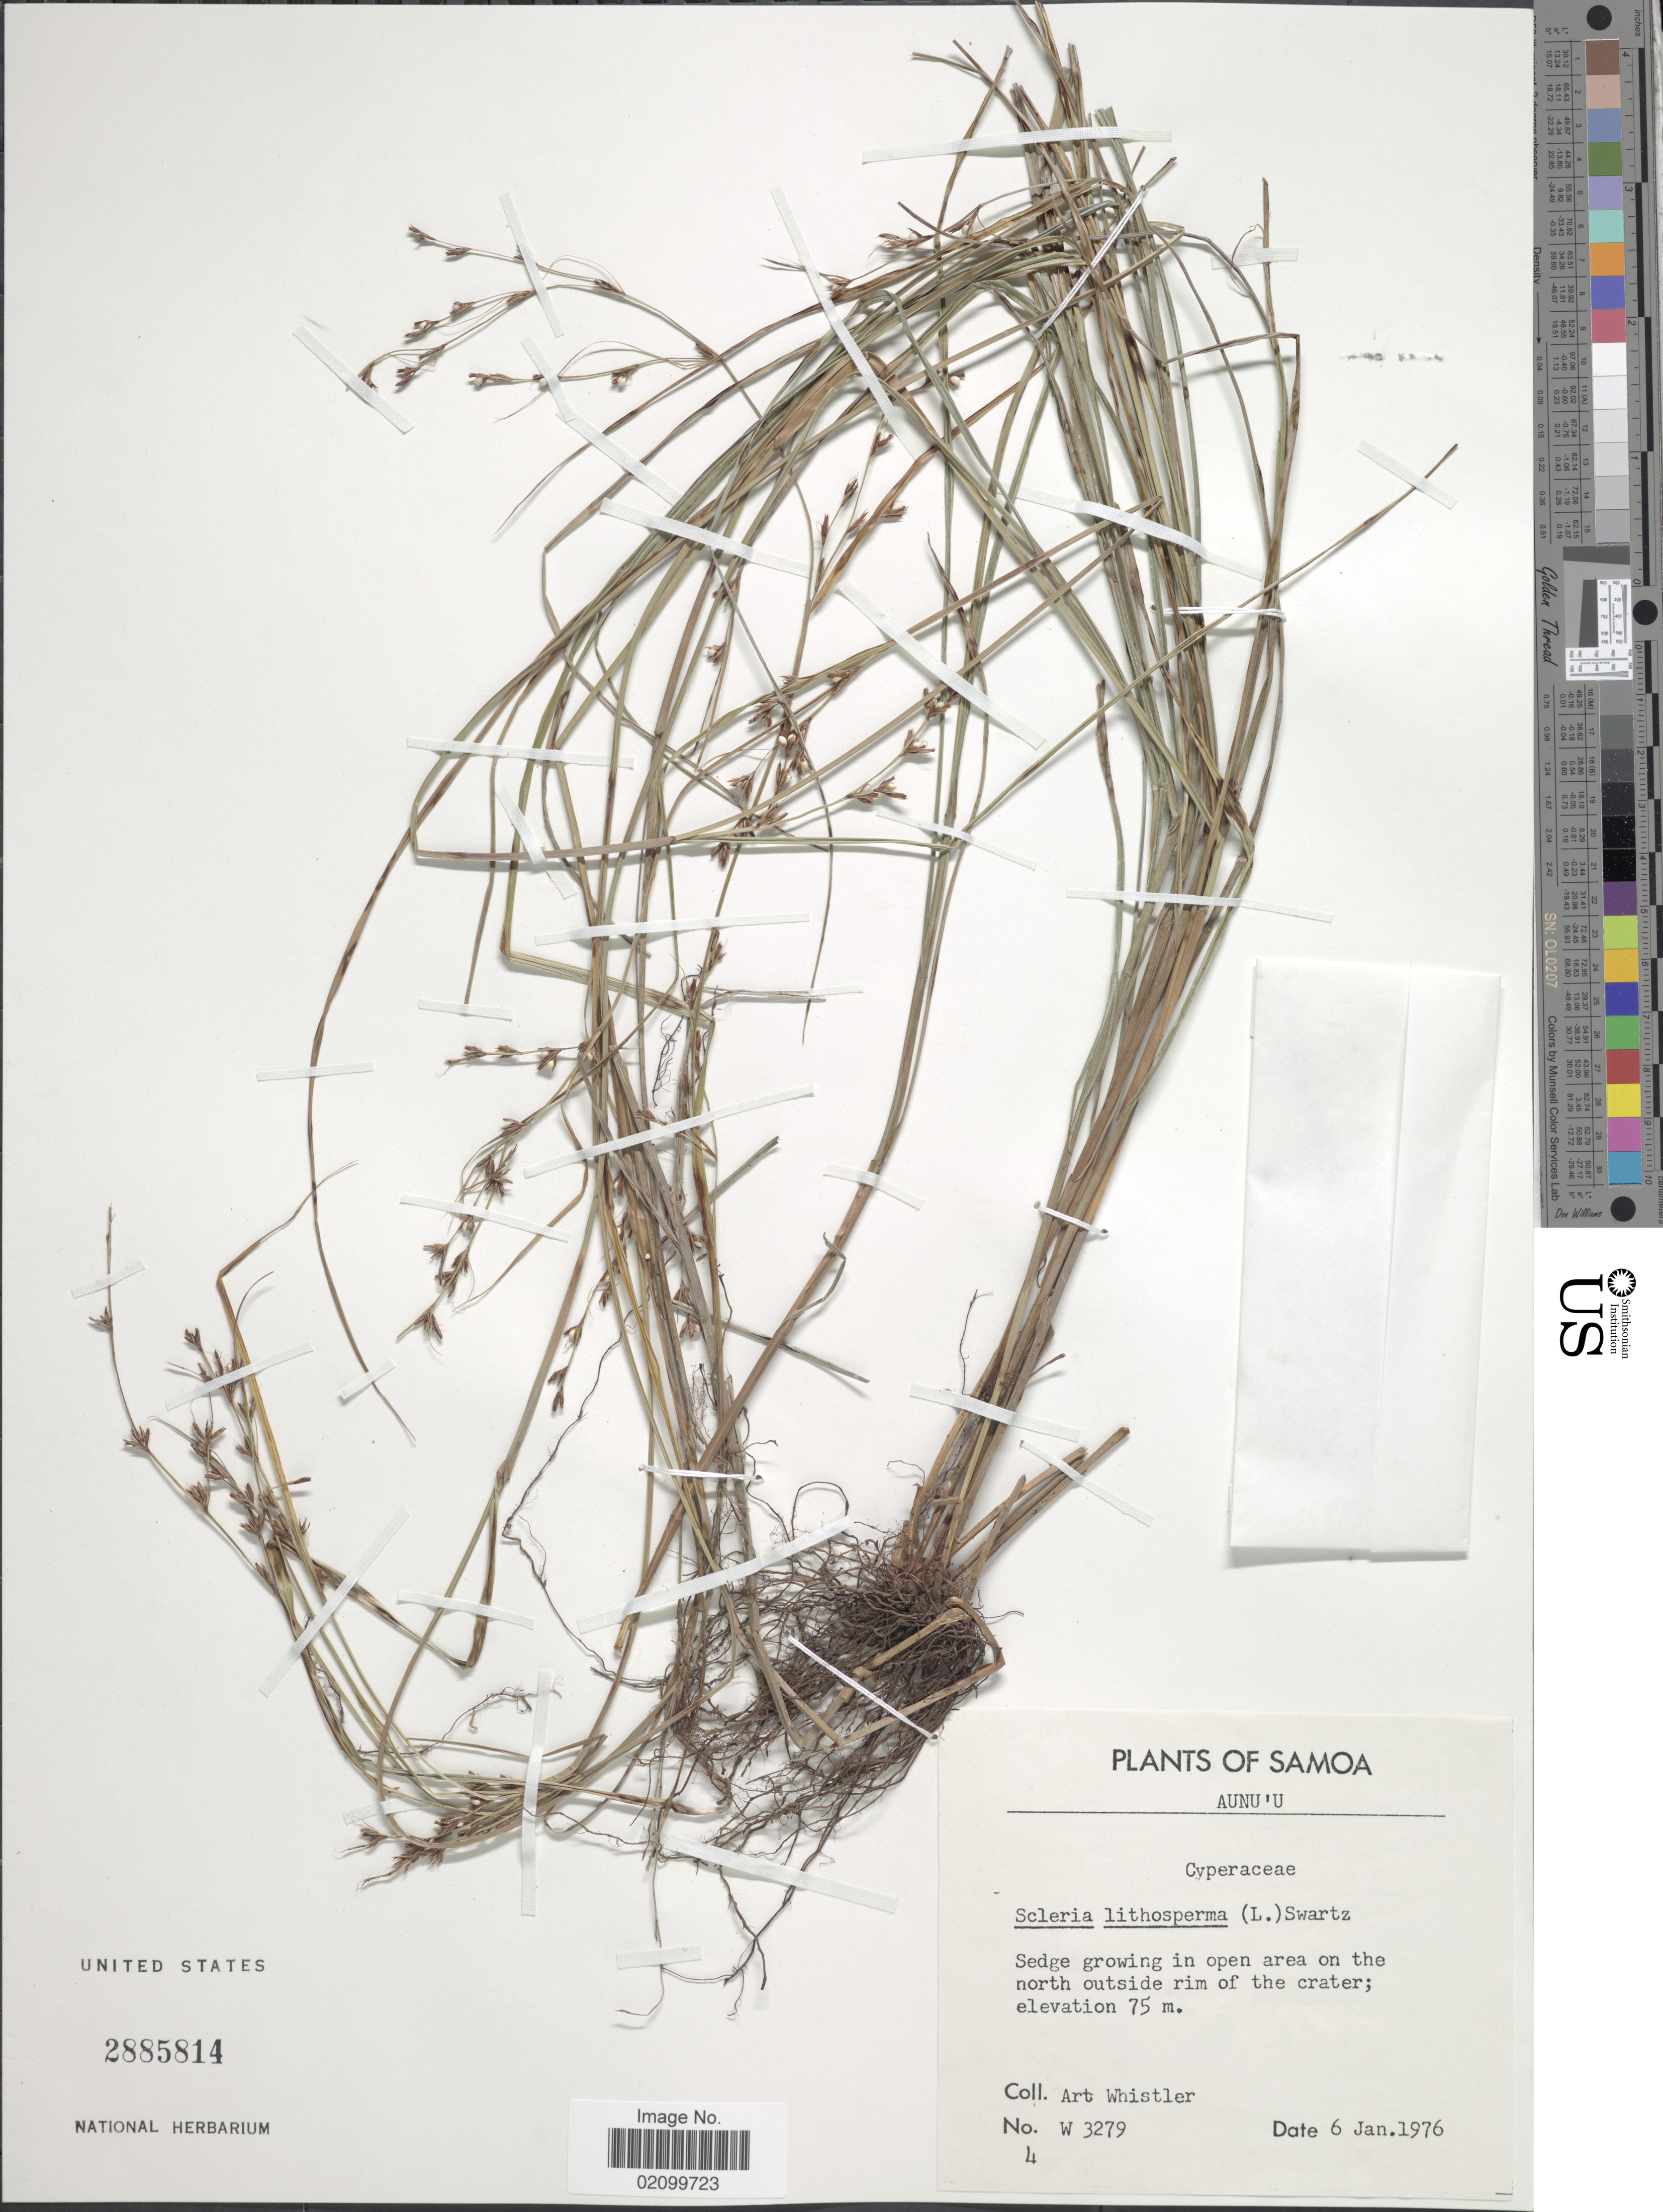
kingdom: Plantae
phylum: Tracheophyta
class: Liliopsida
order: Poales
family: Cyperaceae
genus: Scleria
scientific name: Scleria lithosperma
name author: (L.) Sw.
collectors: A. Whistler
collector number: W3279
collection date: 1976-01-03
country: American Samoa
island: Aunuu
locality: Samoa. Aunu'u, in open area on the north outside rim of the crater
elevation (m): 75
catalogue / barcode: US 2885814